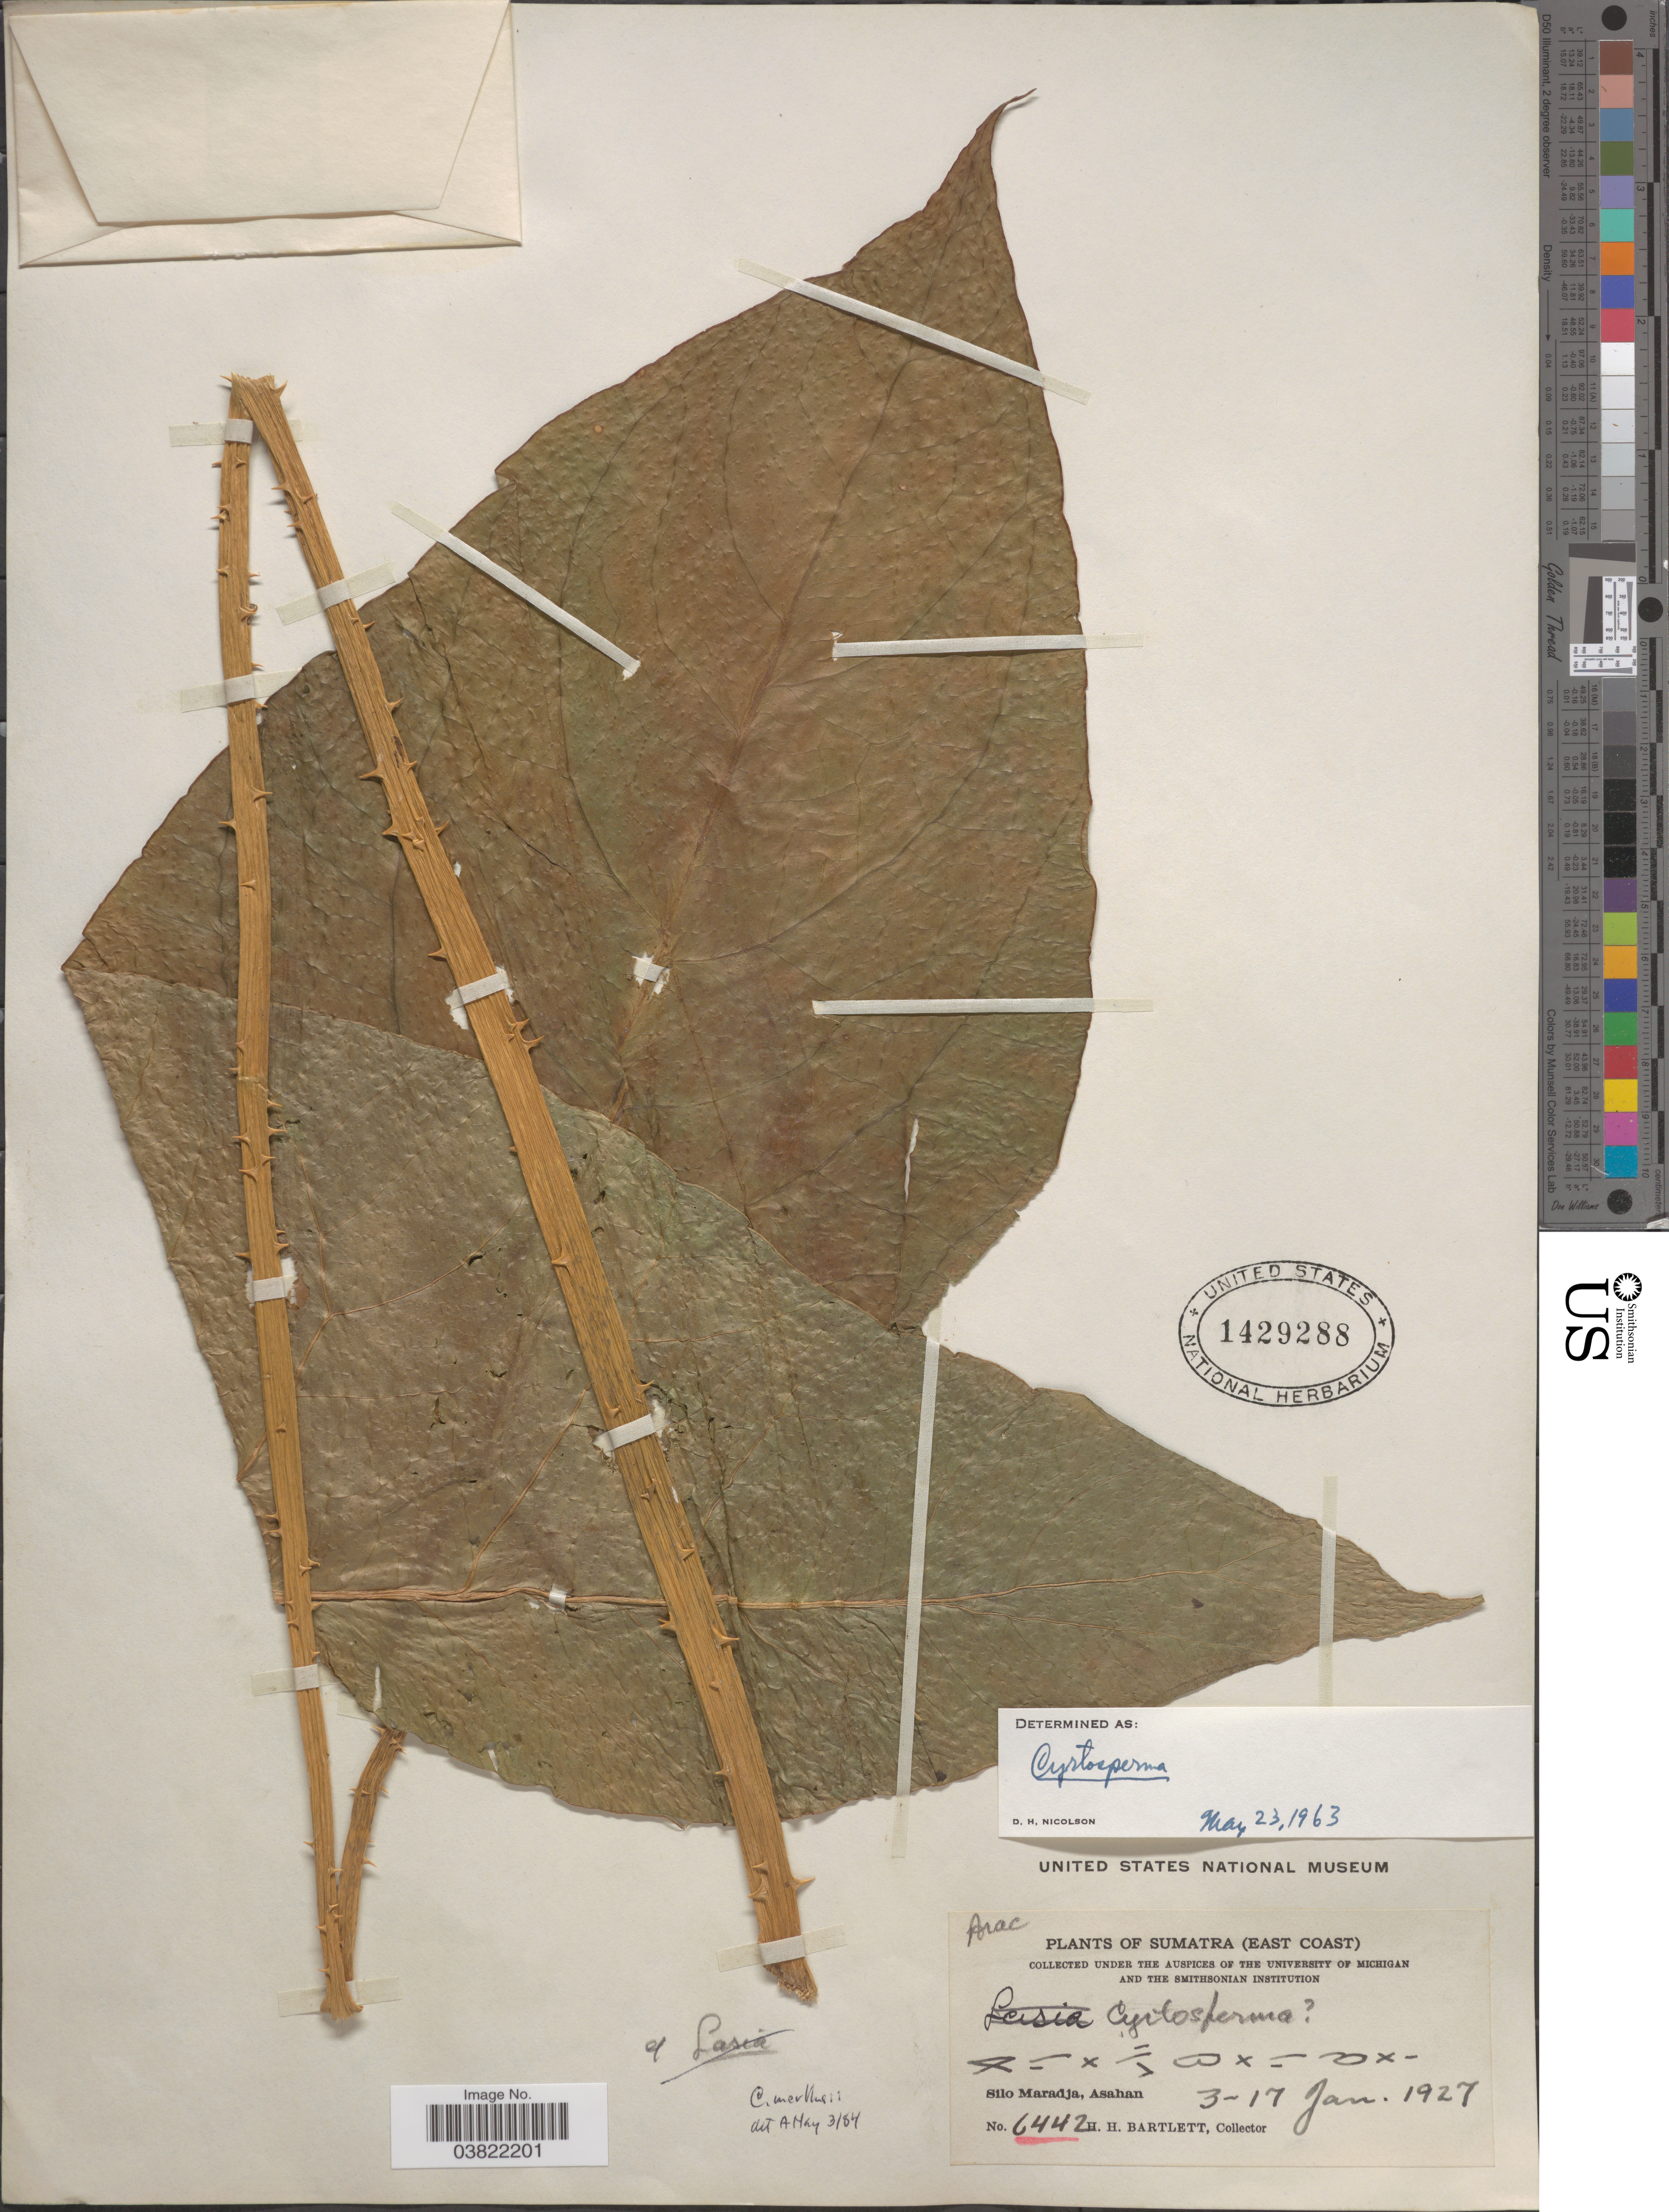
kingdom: Plantae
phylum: Tracheophyta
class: Liliopsida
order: Alismatales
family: Araceae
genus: Cyrtosperma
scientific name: Cyrtosperma merkusii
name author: (Hassk.) Schott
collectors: H. H. Bartlett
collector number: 6442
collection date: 1927-01-03/1927-01-17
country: Indonesia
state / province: Sumatra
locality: Sumatra (East Coast). Silo Maradja, Asahan.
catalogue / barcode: US 1429288